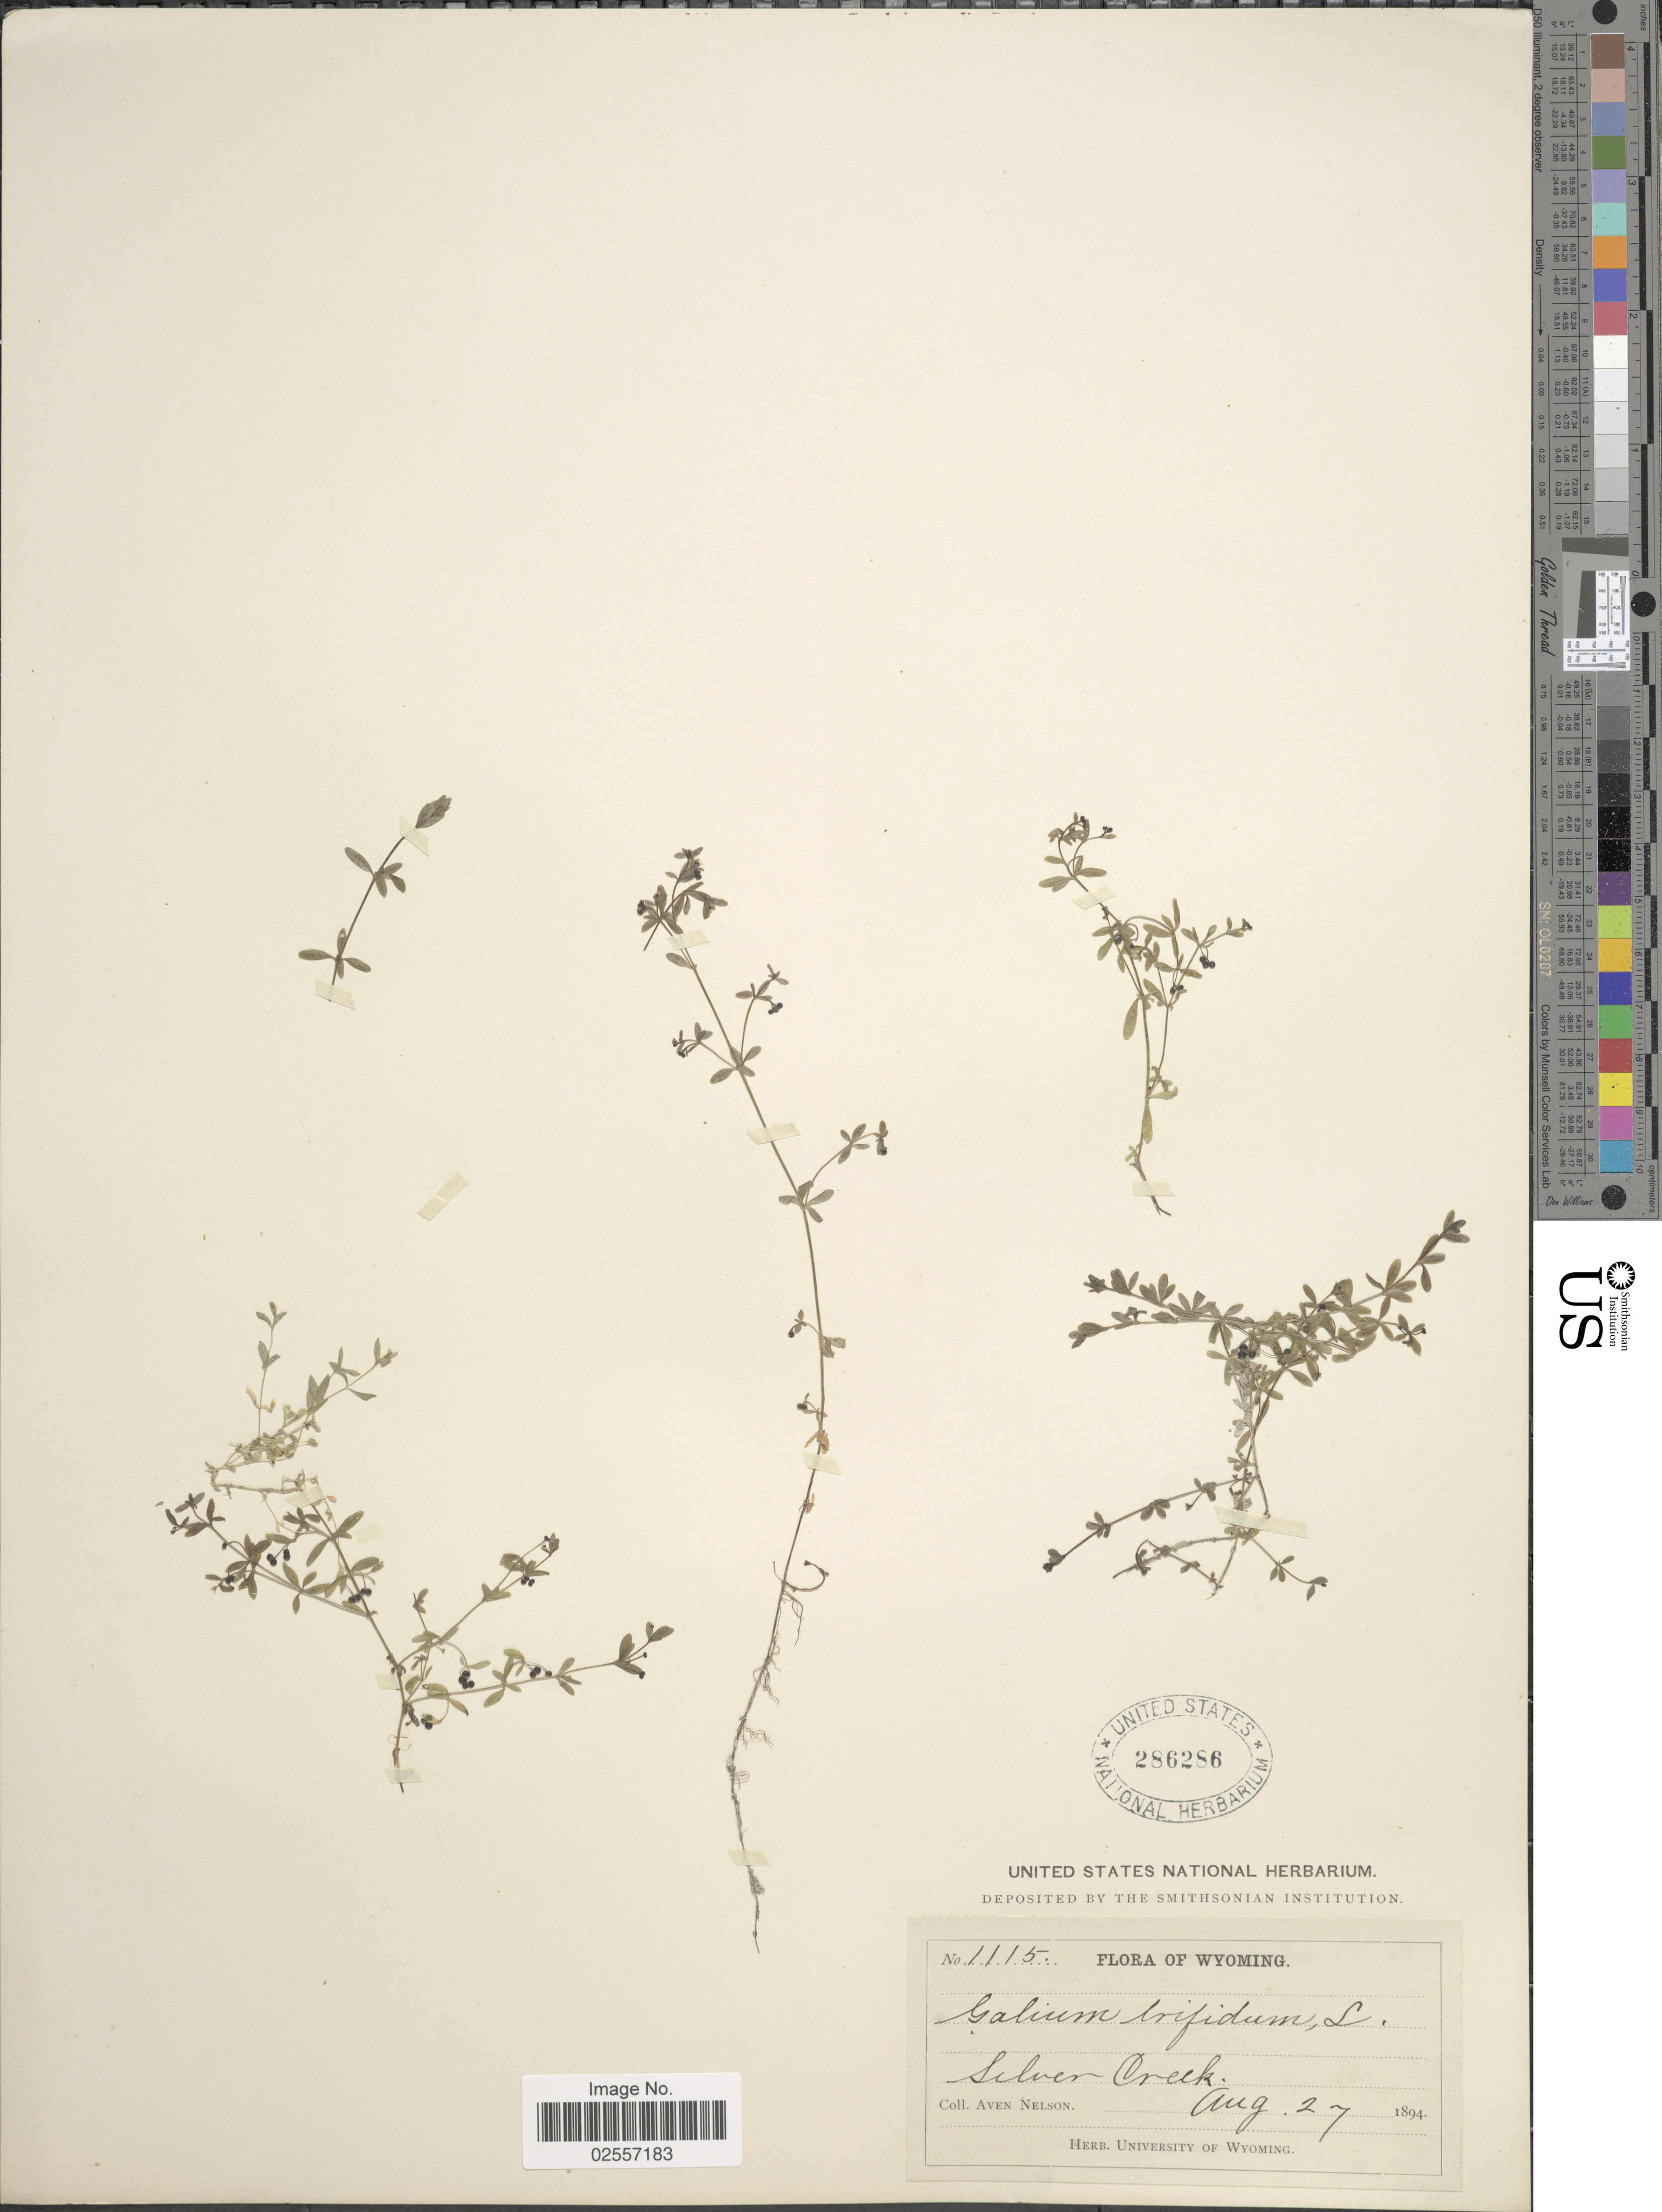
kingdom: Plantae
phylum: Tracheophyta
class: Magnoliopsida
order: Gentianales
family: Rubiaceae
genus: Galium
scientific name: Galium brandegeei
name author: A. Gray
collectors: A. Nelson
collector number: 1115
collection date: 1894-08-27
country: United States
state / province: Wyoming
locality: Silver Creek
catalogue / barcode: US 286286